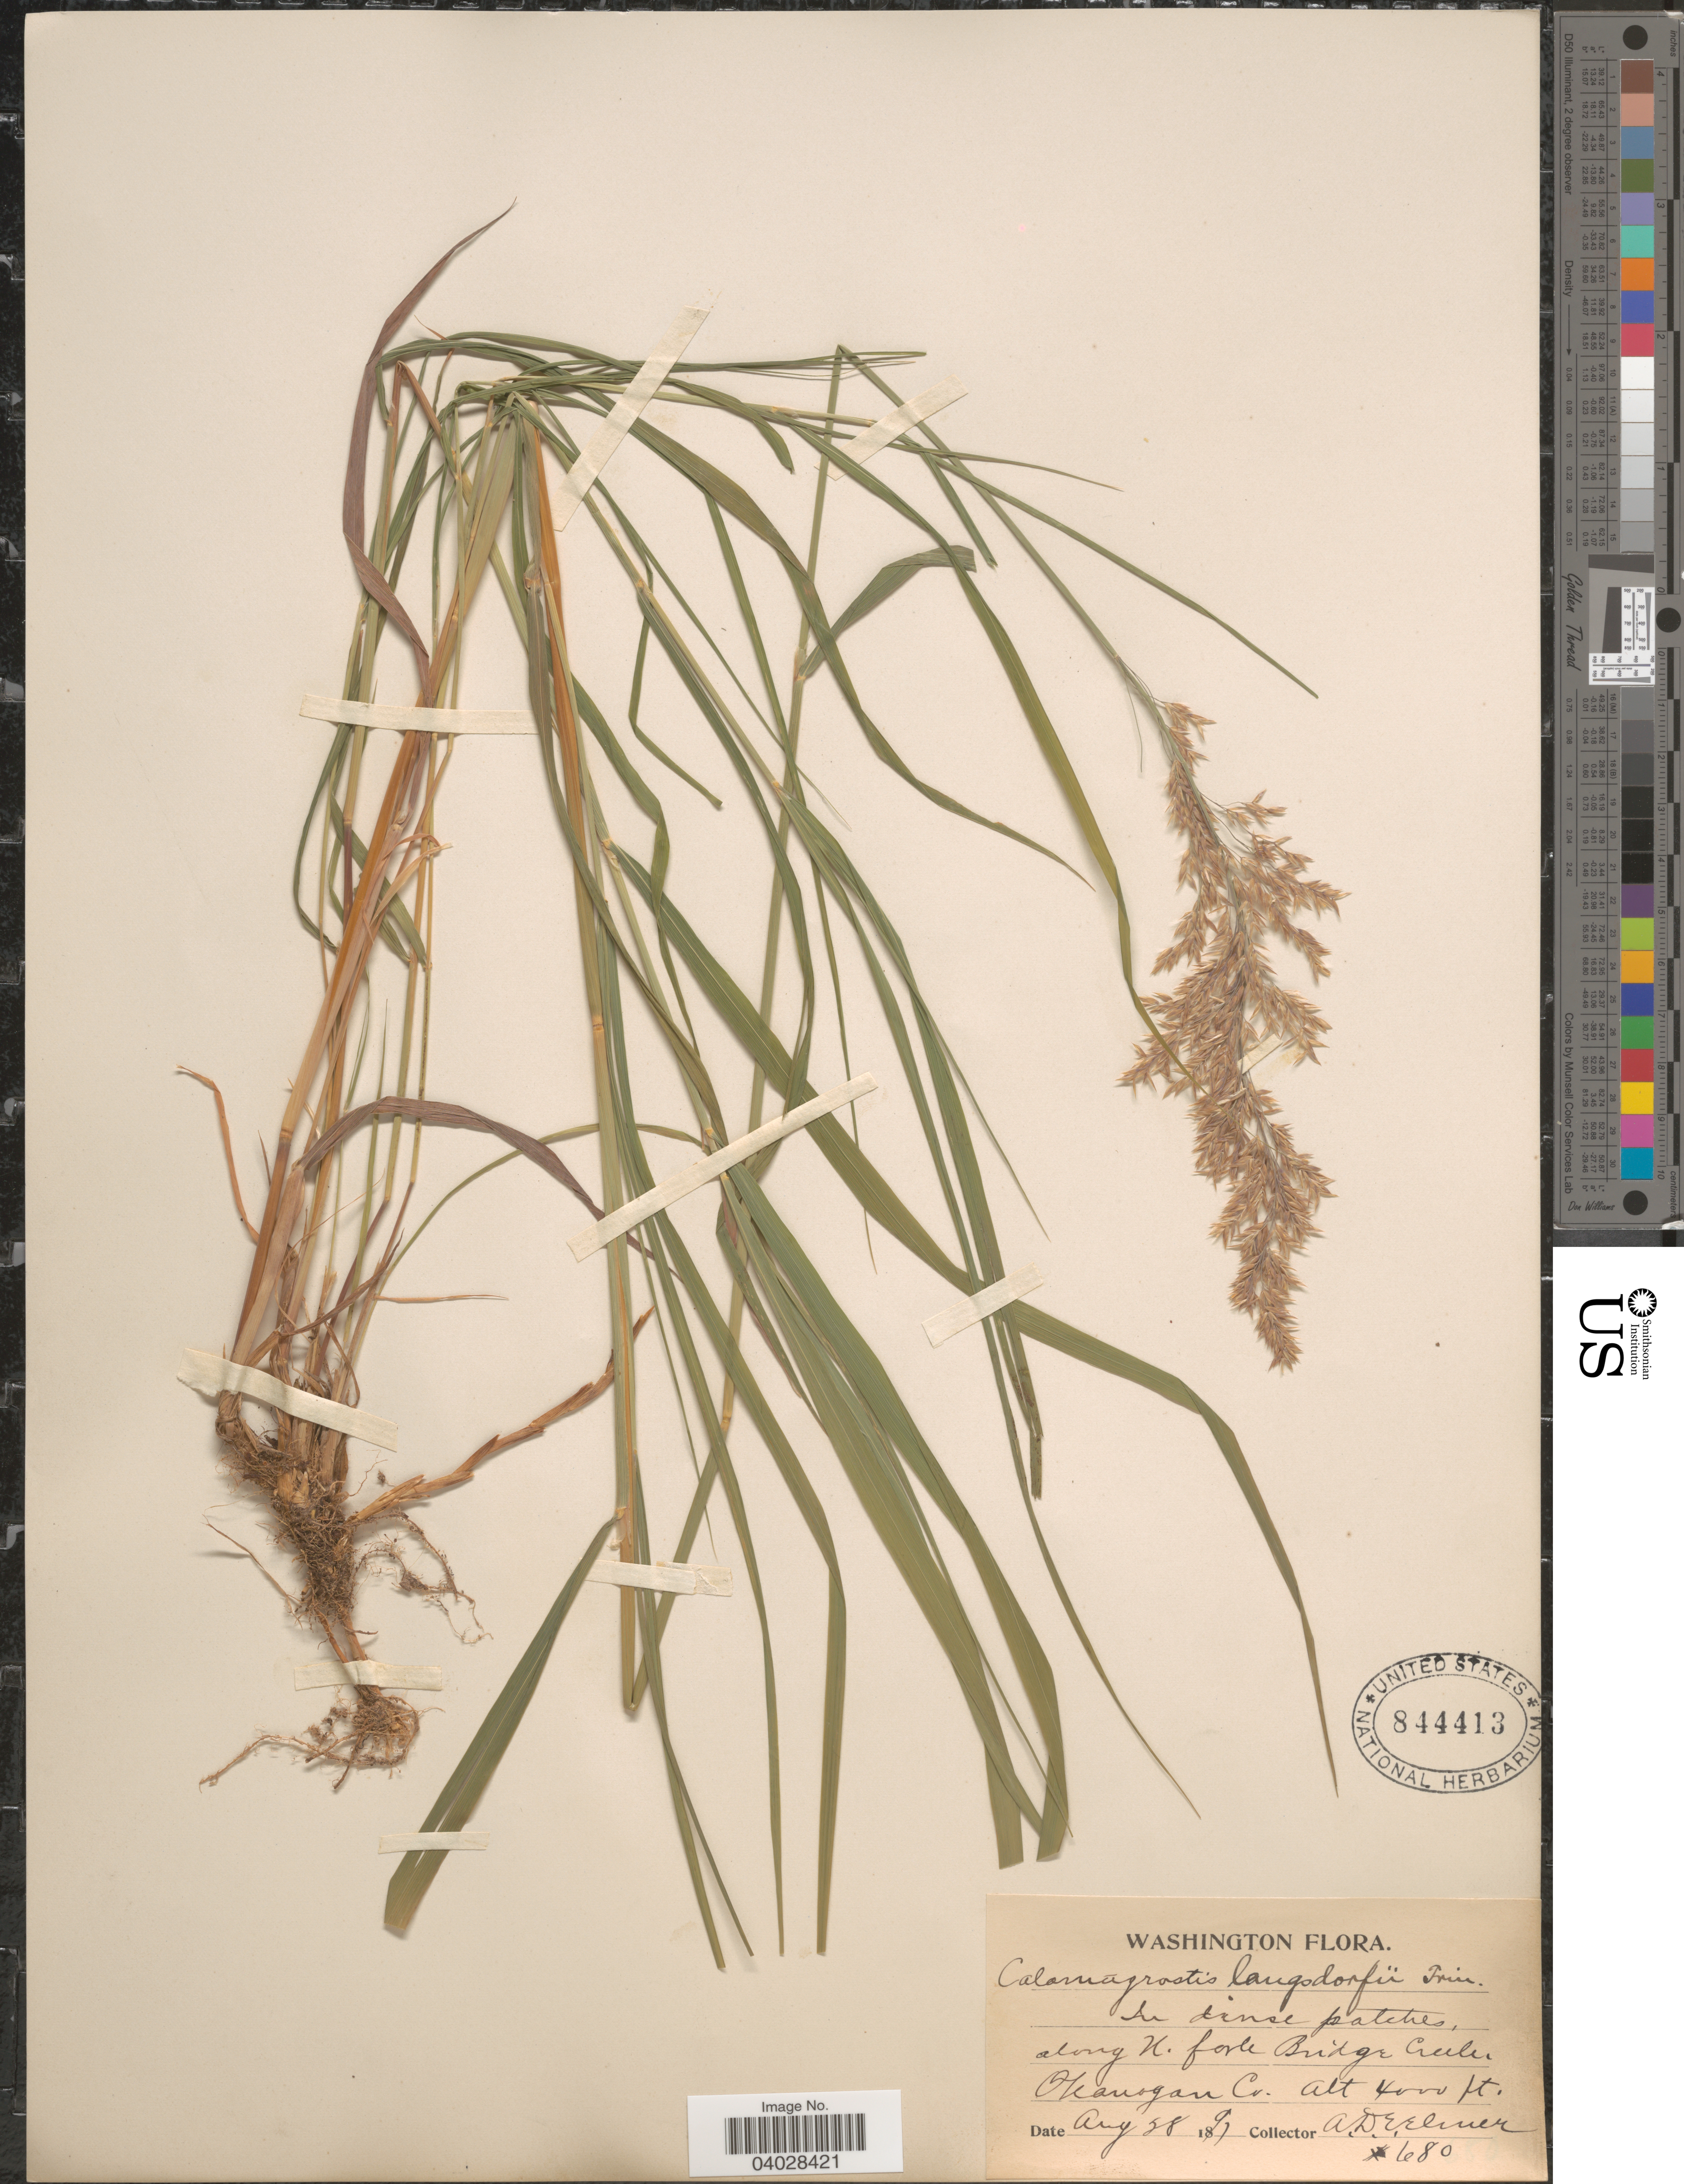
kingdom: Plantae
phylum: Tracheophyta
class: Liliopsida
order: Poales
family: Poaceae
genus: Calamagrostis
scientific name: Calamagrostis canadensis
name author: (Michx.) P. Beauv.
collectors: A. D. E. Elmer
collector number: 680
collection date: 1897-08-28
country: United States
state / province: Washington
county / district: Okanogan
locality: In dense patche, along N. fork Bridge Creek. Okanogan Co.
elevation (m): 1219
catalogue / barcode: US 844413